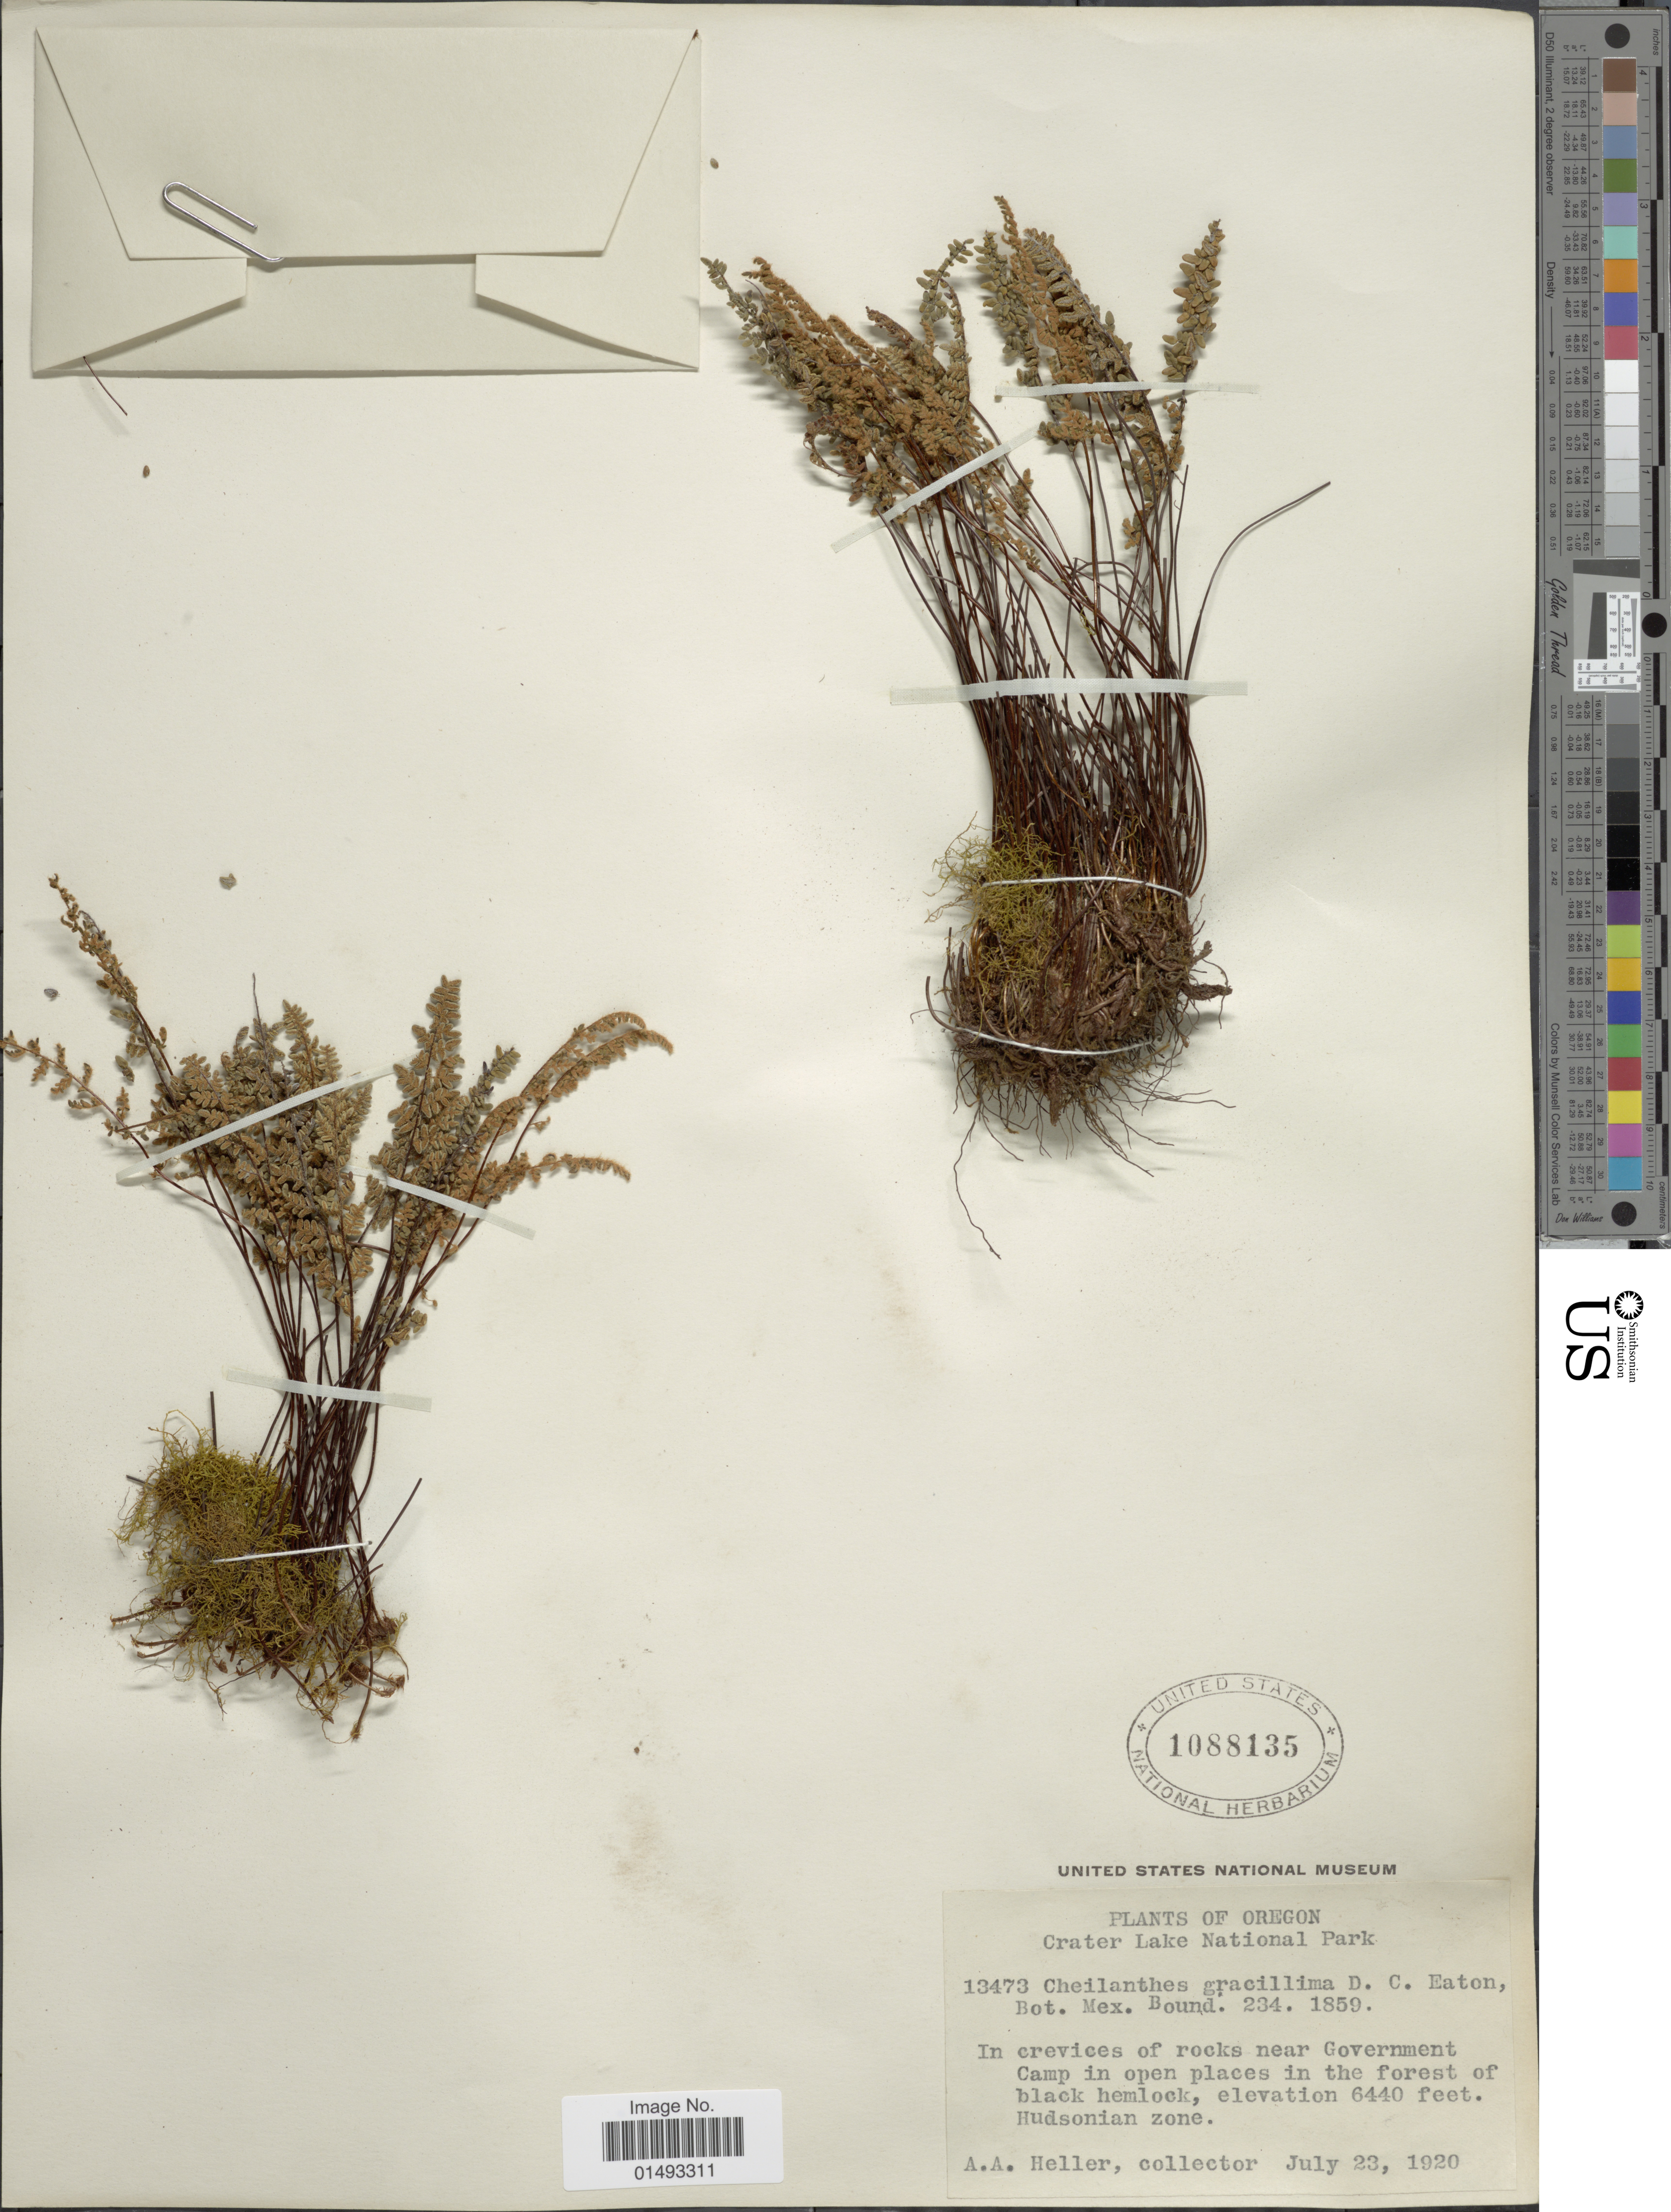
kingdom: Plantae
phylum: Tracheophyta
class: Polypodiopsida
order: Polypodiales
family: Pteridaceae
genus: Myriopteris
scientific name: Myriopteris gracillima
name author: (D.C. Eaton) J. Sm.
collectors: A. A. Heller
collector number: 13473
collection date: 1920-07-23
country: United States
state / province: Oregon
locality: Crater Lake National Park, In crevices of rocks near Government Camp in open places in the forest of black hemlock, Hudsonian Zone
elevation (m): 1963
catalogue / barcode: US 1088135